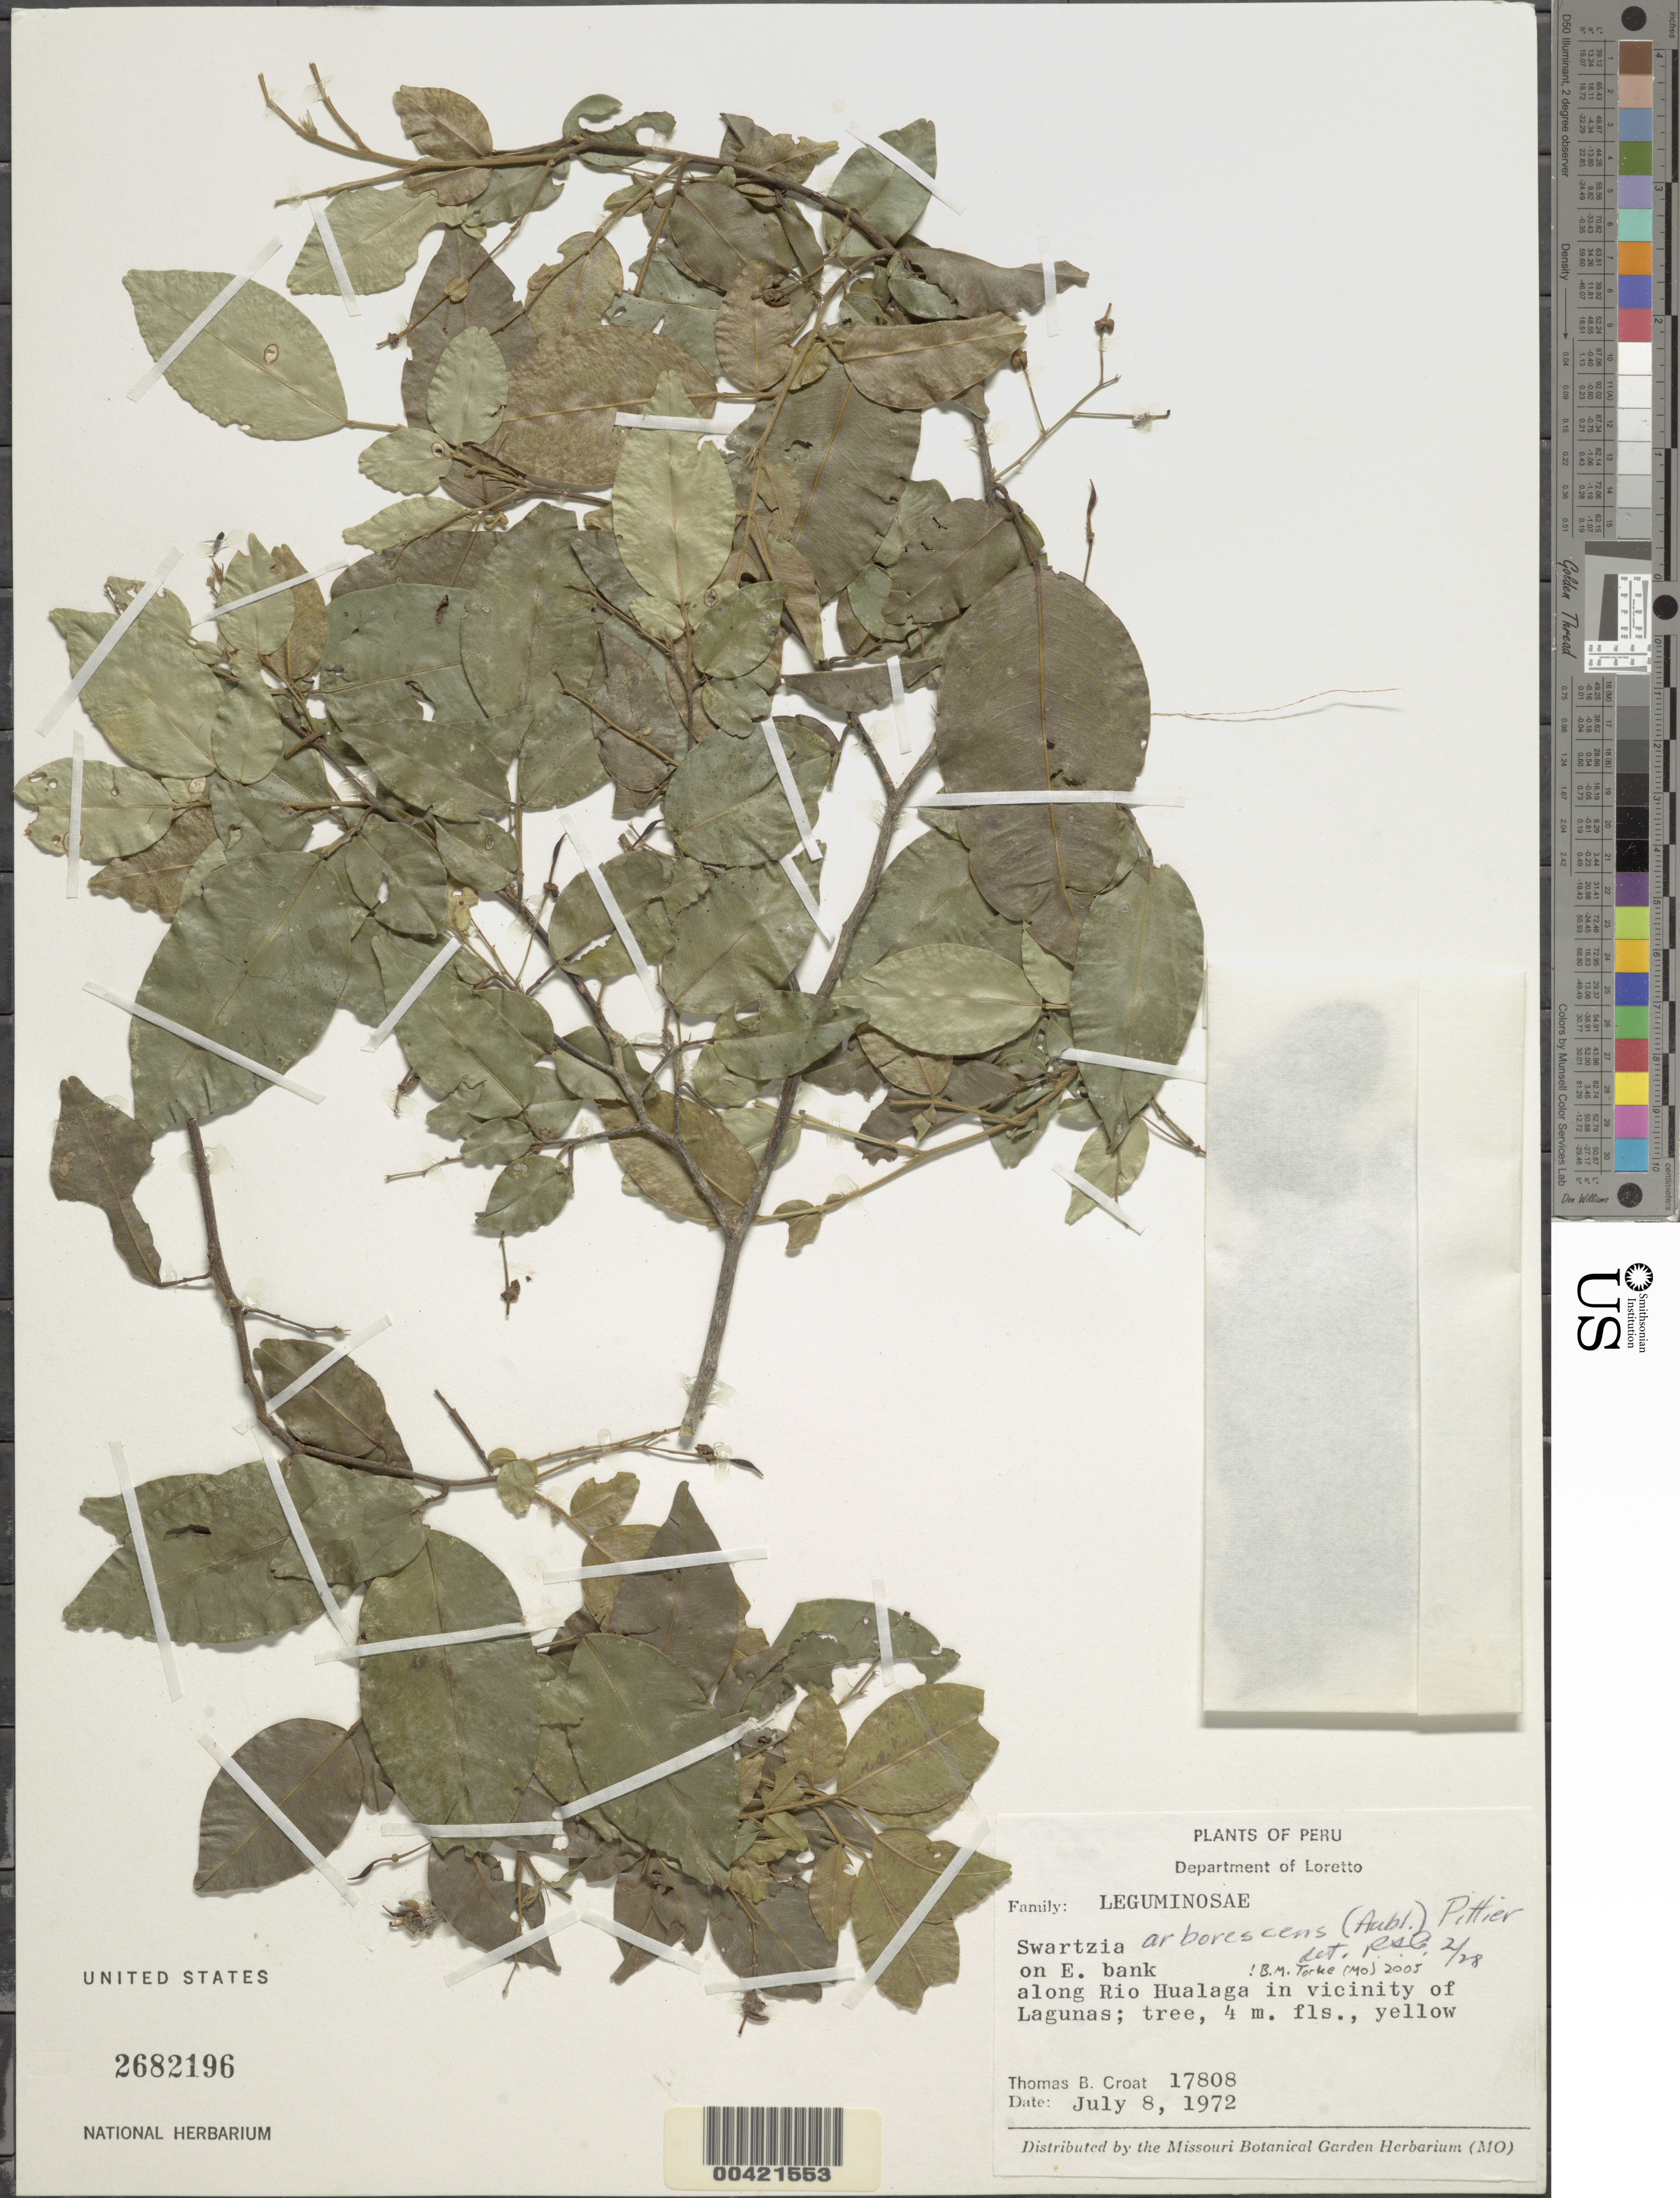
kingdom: Plantae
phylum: Tracheophyta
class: Magnoliopsida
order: Fabales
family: Fabaceae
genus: Swartzia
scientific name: Swartzia arborescens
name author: (Aubl.) Pittier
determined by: Cowan, R. S.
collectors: T. B. Croat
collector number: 17808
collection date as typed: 08 Jul 1972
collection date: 1972-07-08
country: Peru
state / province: Loreto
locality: Lagunas, vicinity of; along rio huallaga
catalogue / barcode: US 2682196